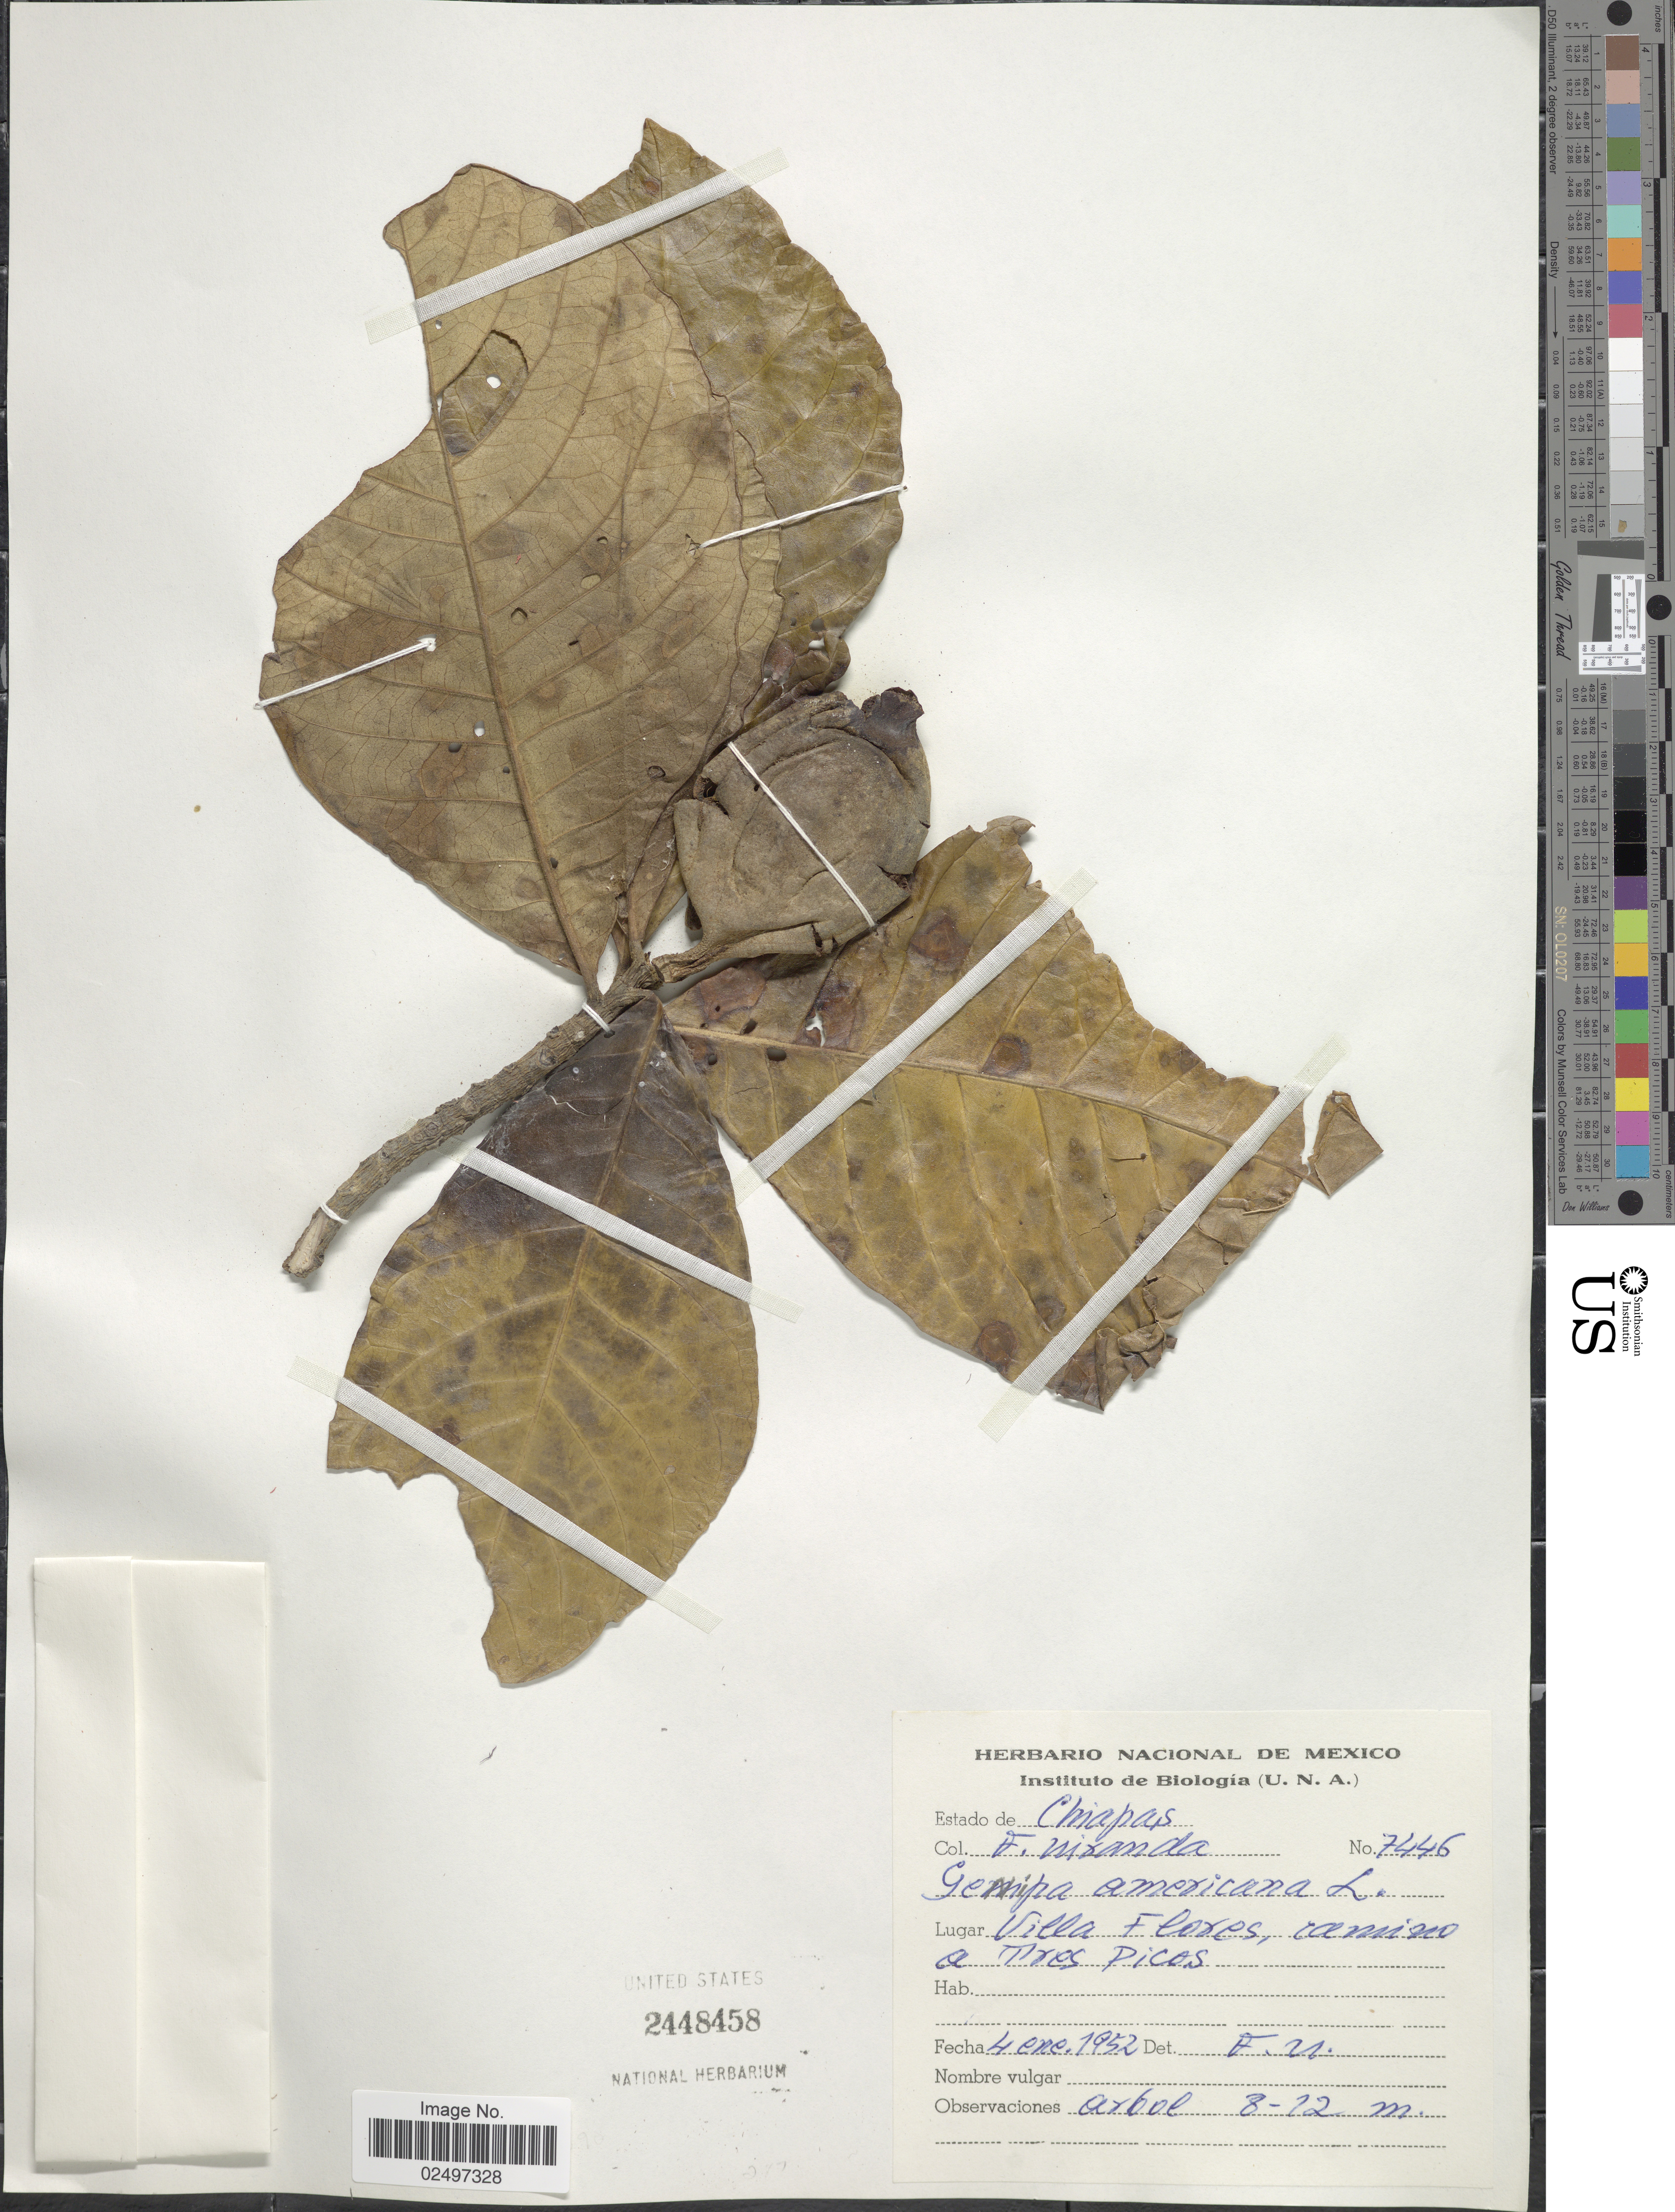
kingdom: Plantae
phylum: Tracheophyta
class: Magnoliopsida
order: Gentianales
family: Rubiaceae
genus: Genipa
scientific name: Genipa americana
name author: L.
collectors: F. Miranda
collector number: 7446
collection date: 1952-01-04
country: Mexico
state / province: Chiapas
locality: Villa Flores, camino a Tres Picos, Estado Chiapas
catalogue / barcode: US 2448458